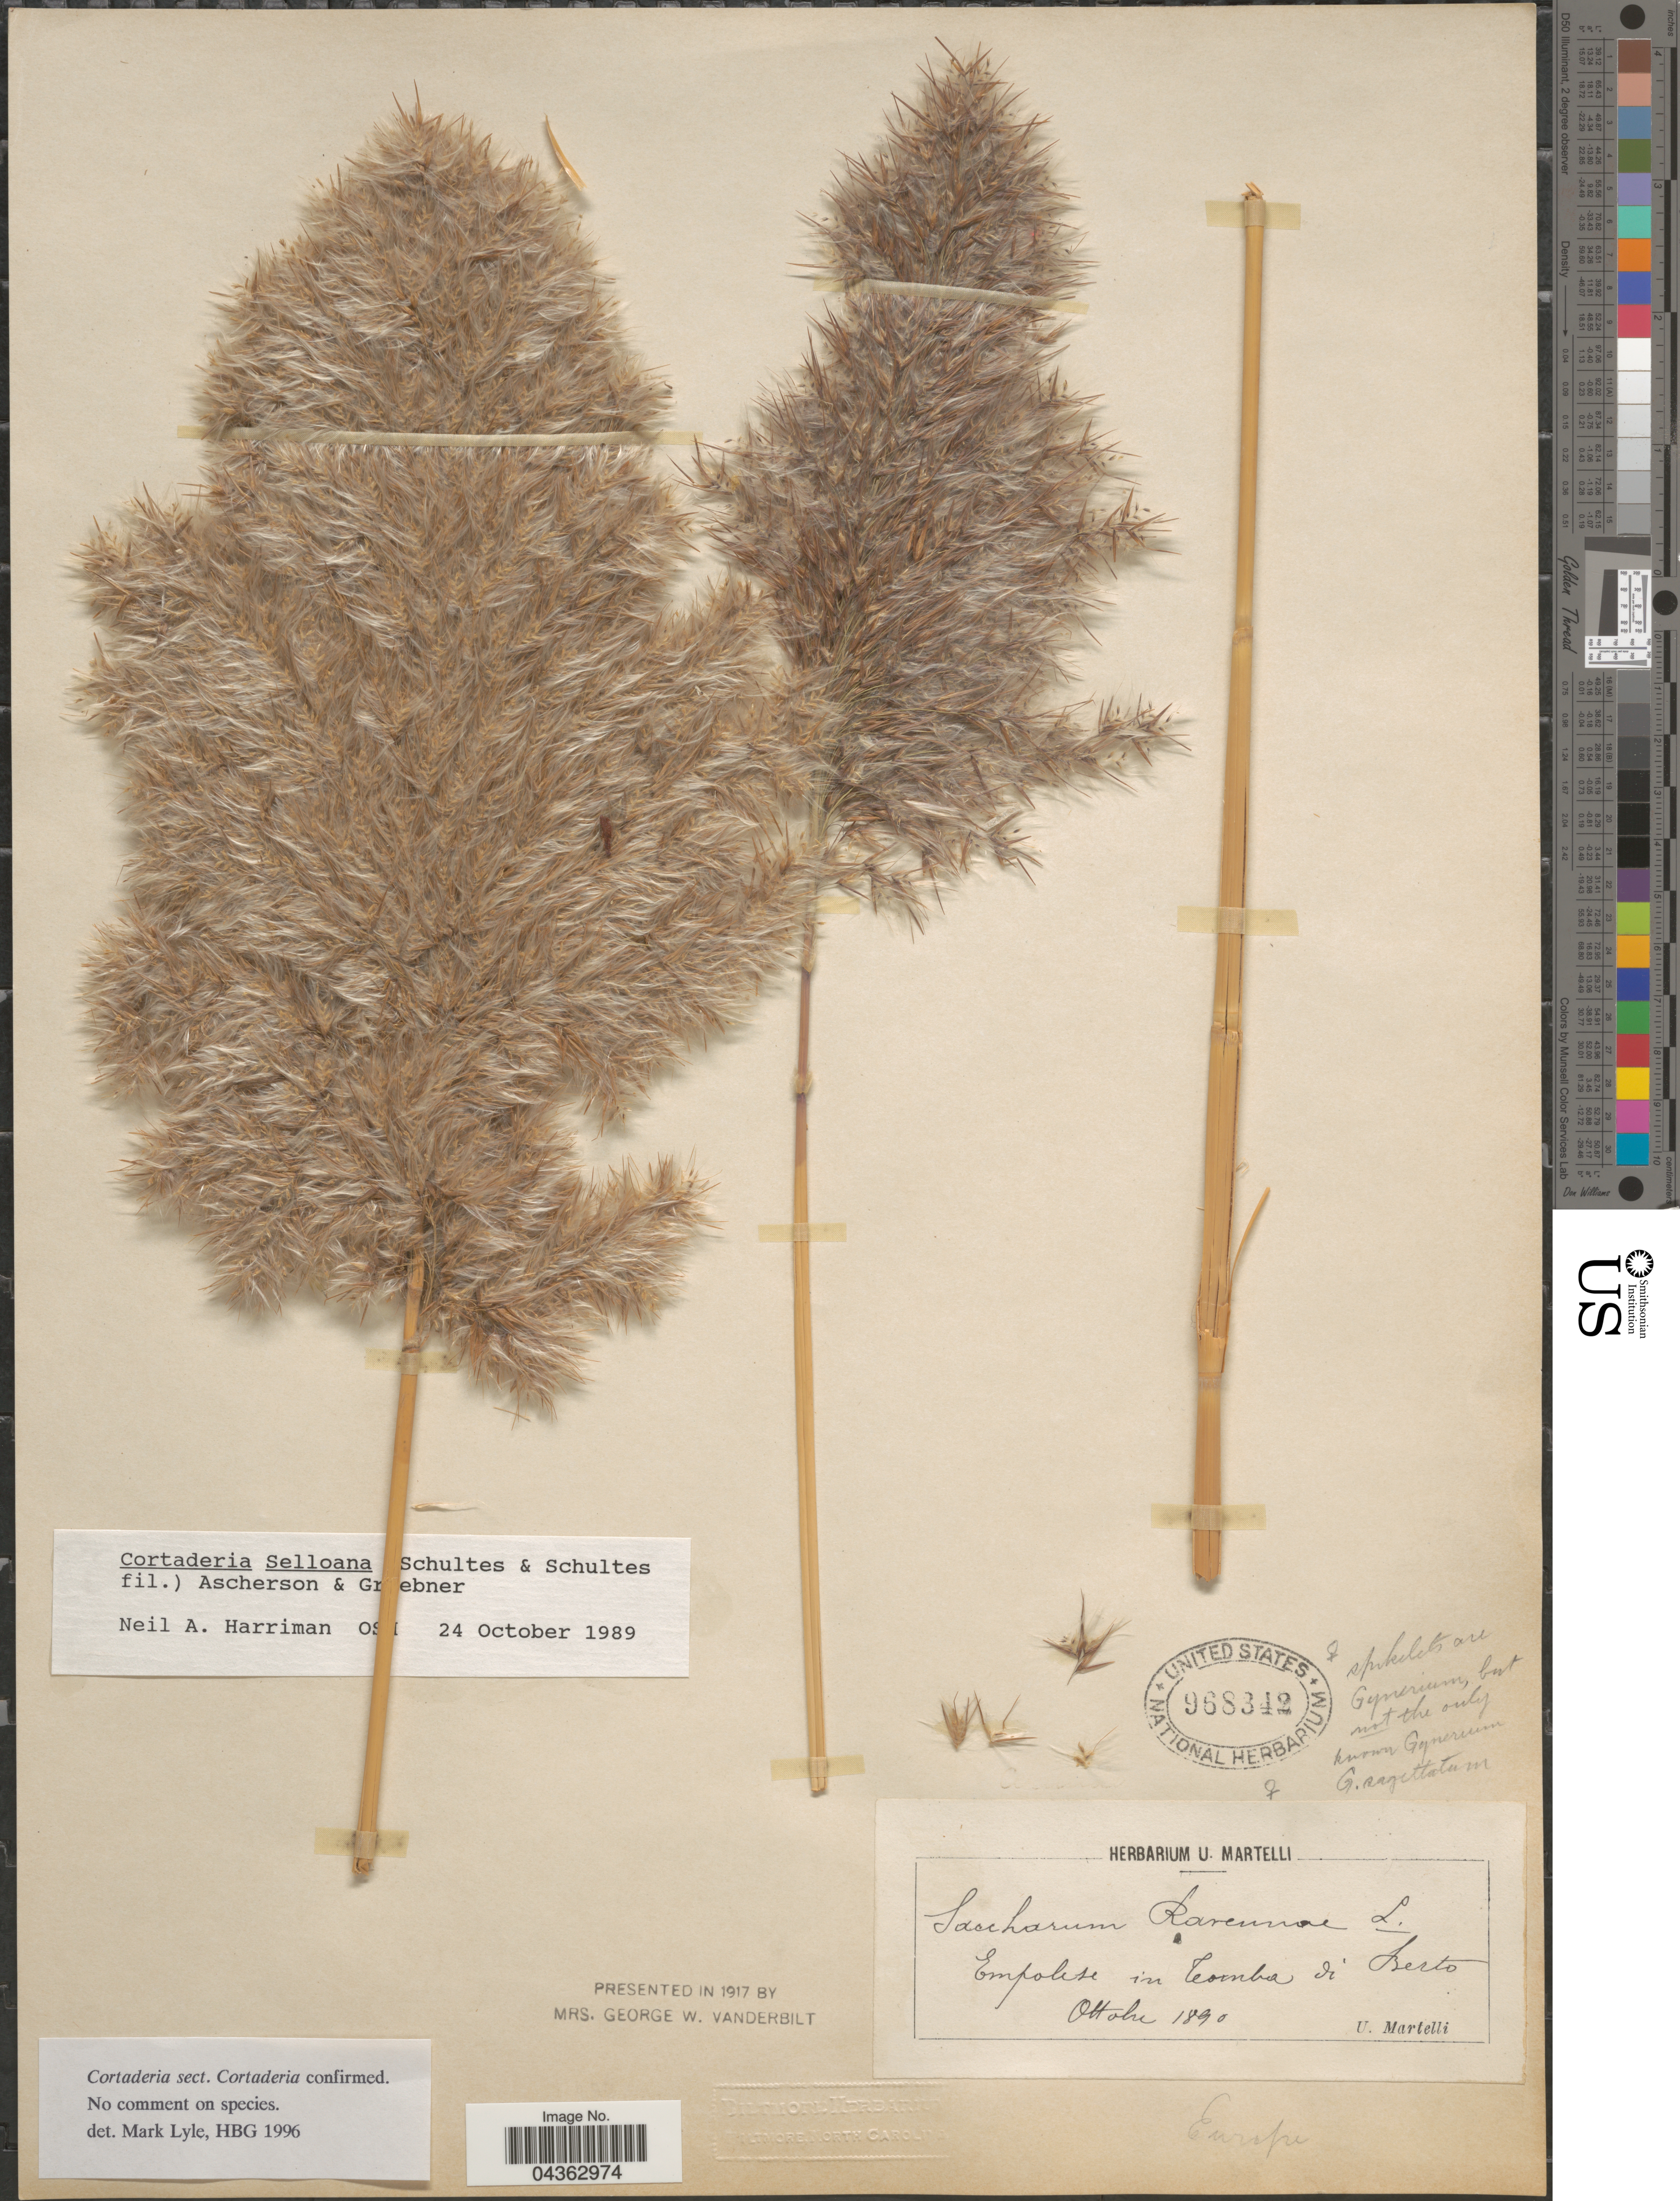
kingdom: Plantae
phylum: Tracheophyta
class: Liliopsida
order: Poales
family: Poaceae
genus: Cortaderia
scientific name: Cortaderia selloana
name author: (Schult. & Schult. f.) Asch. & Graebn.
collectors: U. Martelli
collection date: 1890-10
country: Italy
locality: Empolese in Tomba di Berto. Europe.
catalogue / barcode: US 968342